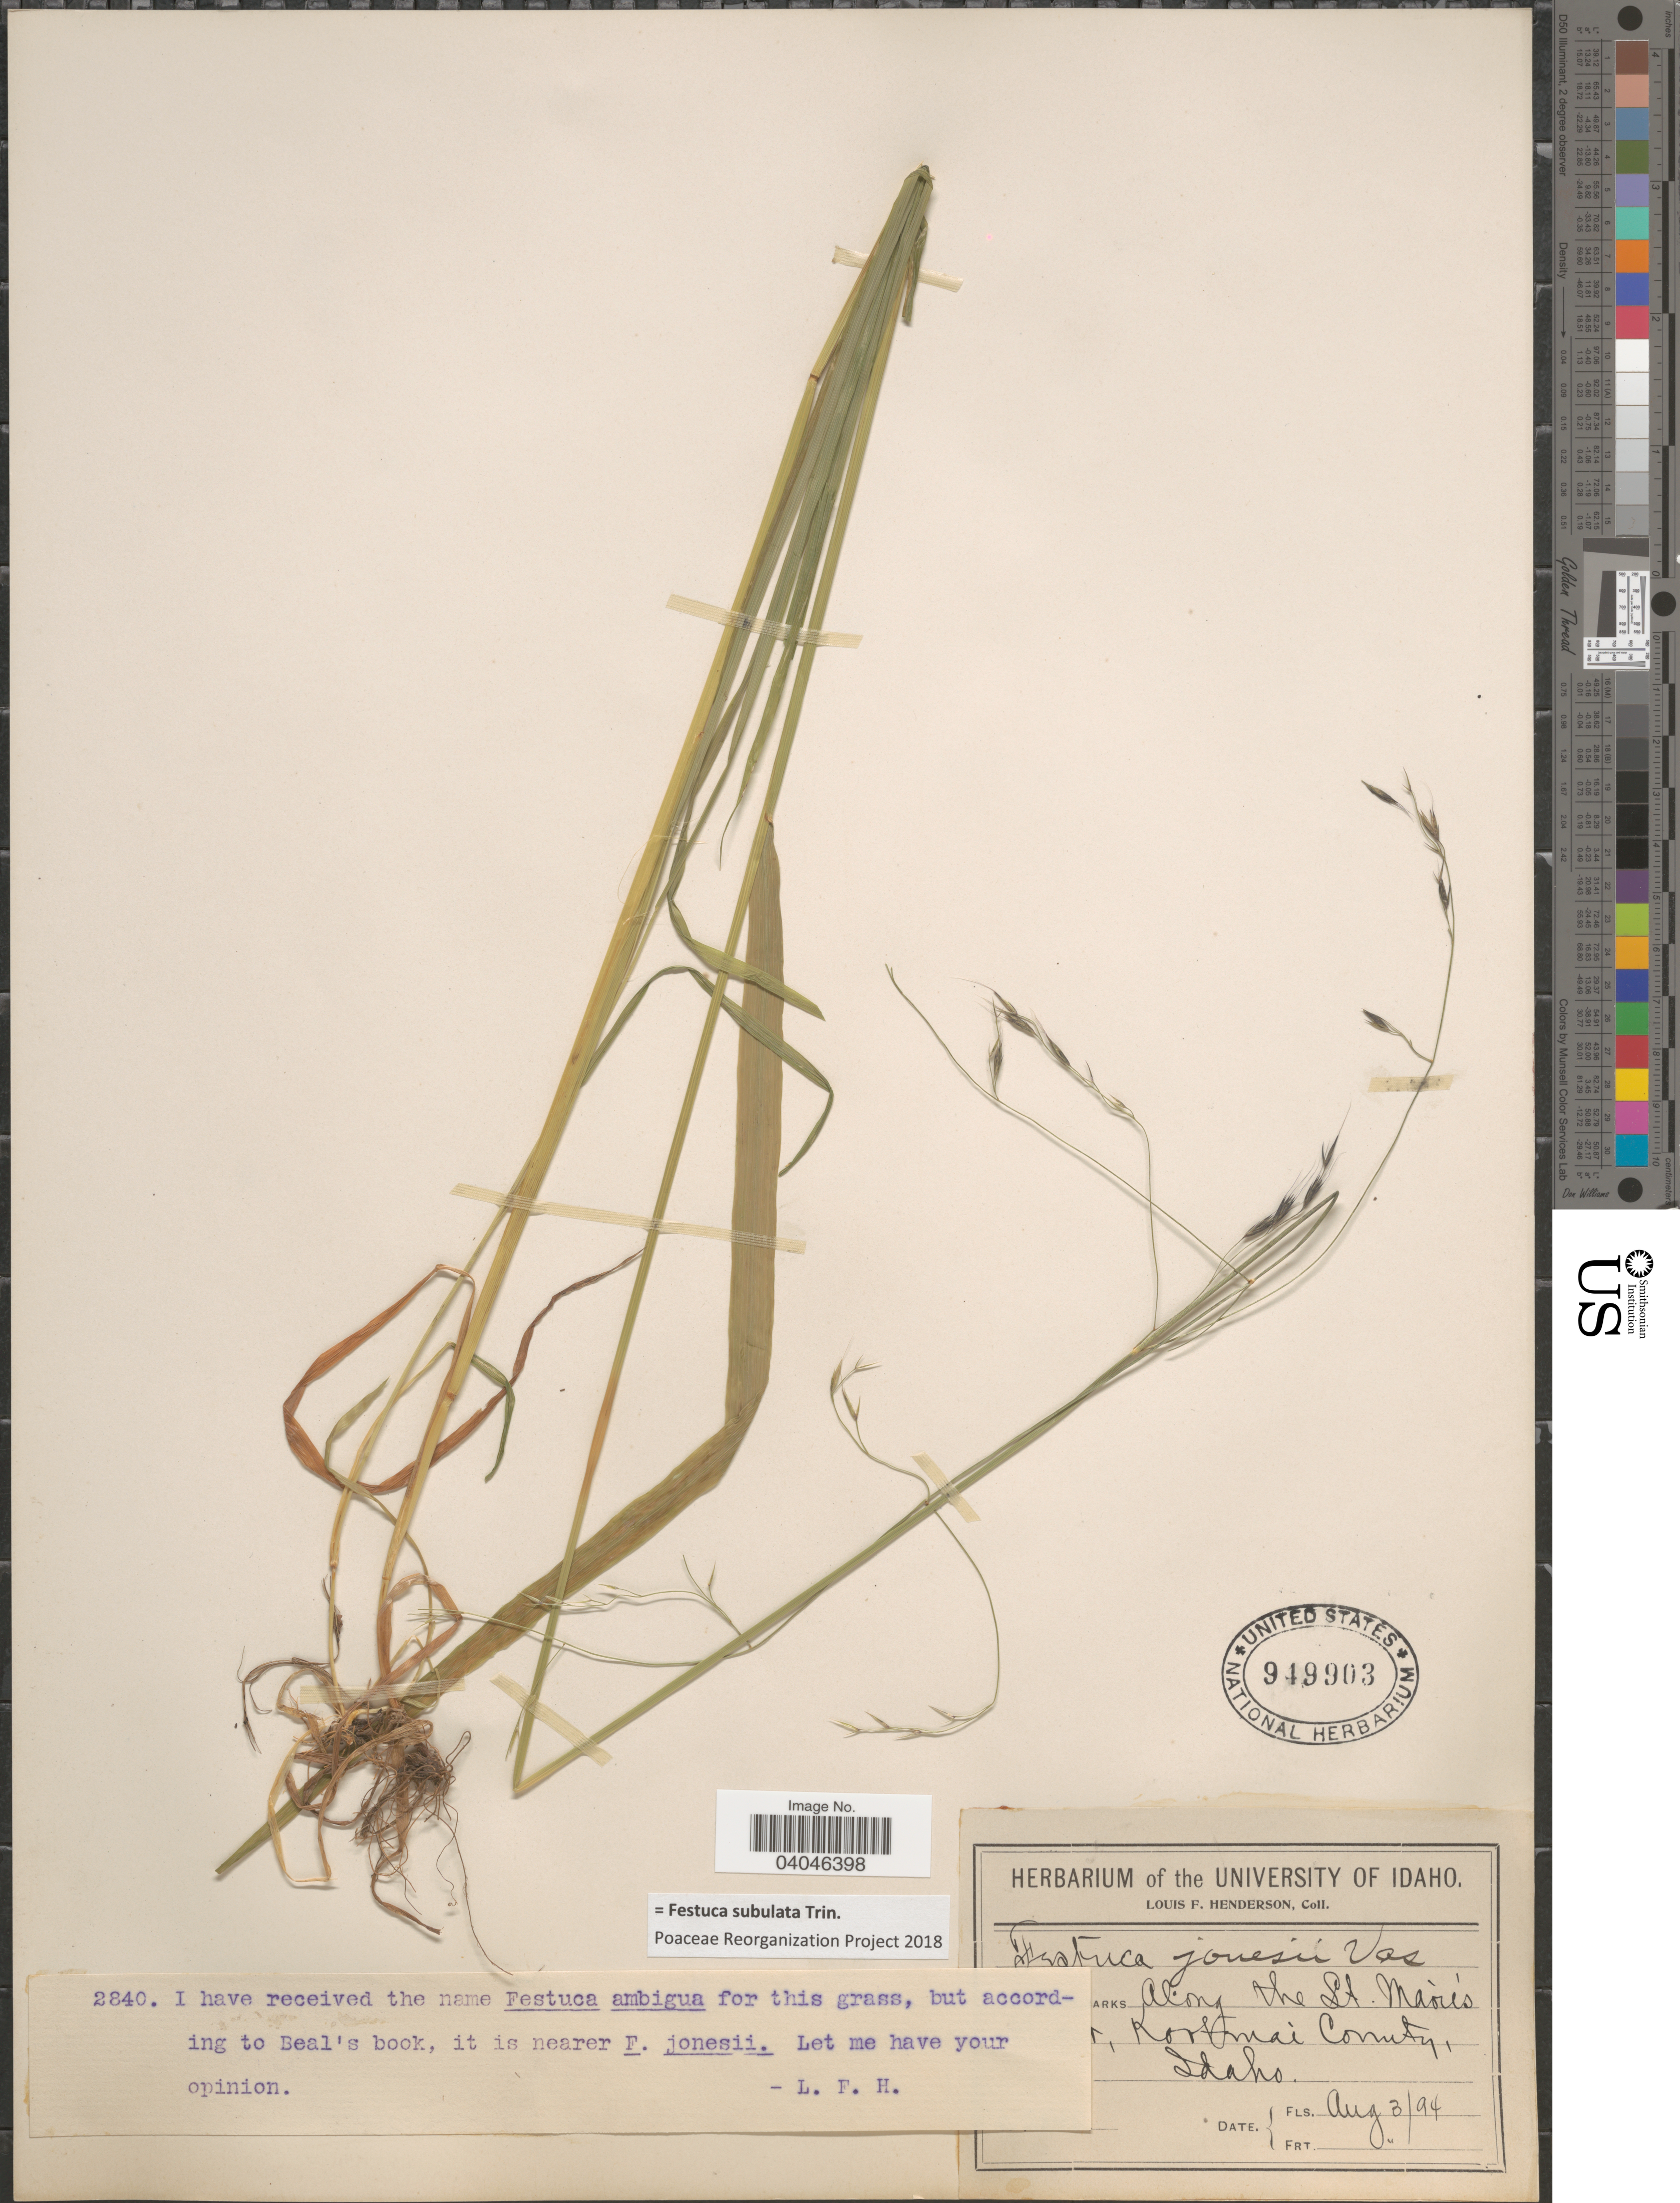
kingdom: Plantae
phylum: Tracheophyta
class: Liliopsida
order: Poales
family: Poaceae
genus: Festuca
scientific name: Festuca subulata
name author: Trin.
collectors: L. Henderson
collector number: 2840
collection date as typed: Transcribed d/m/y: 3/8/94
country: United States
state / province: Idaho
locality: Along the St. Maries [illegible text], Kootenai County.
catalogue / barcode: US 949903